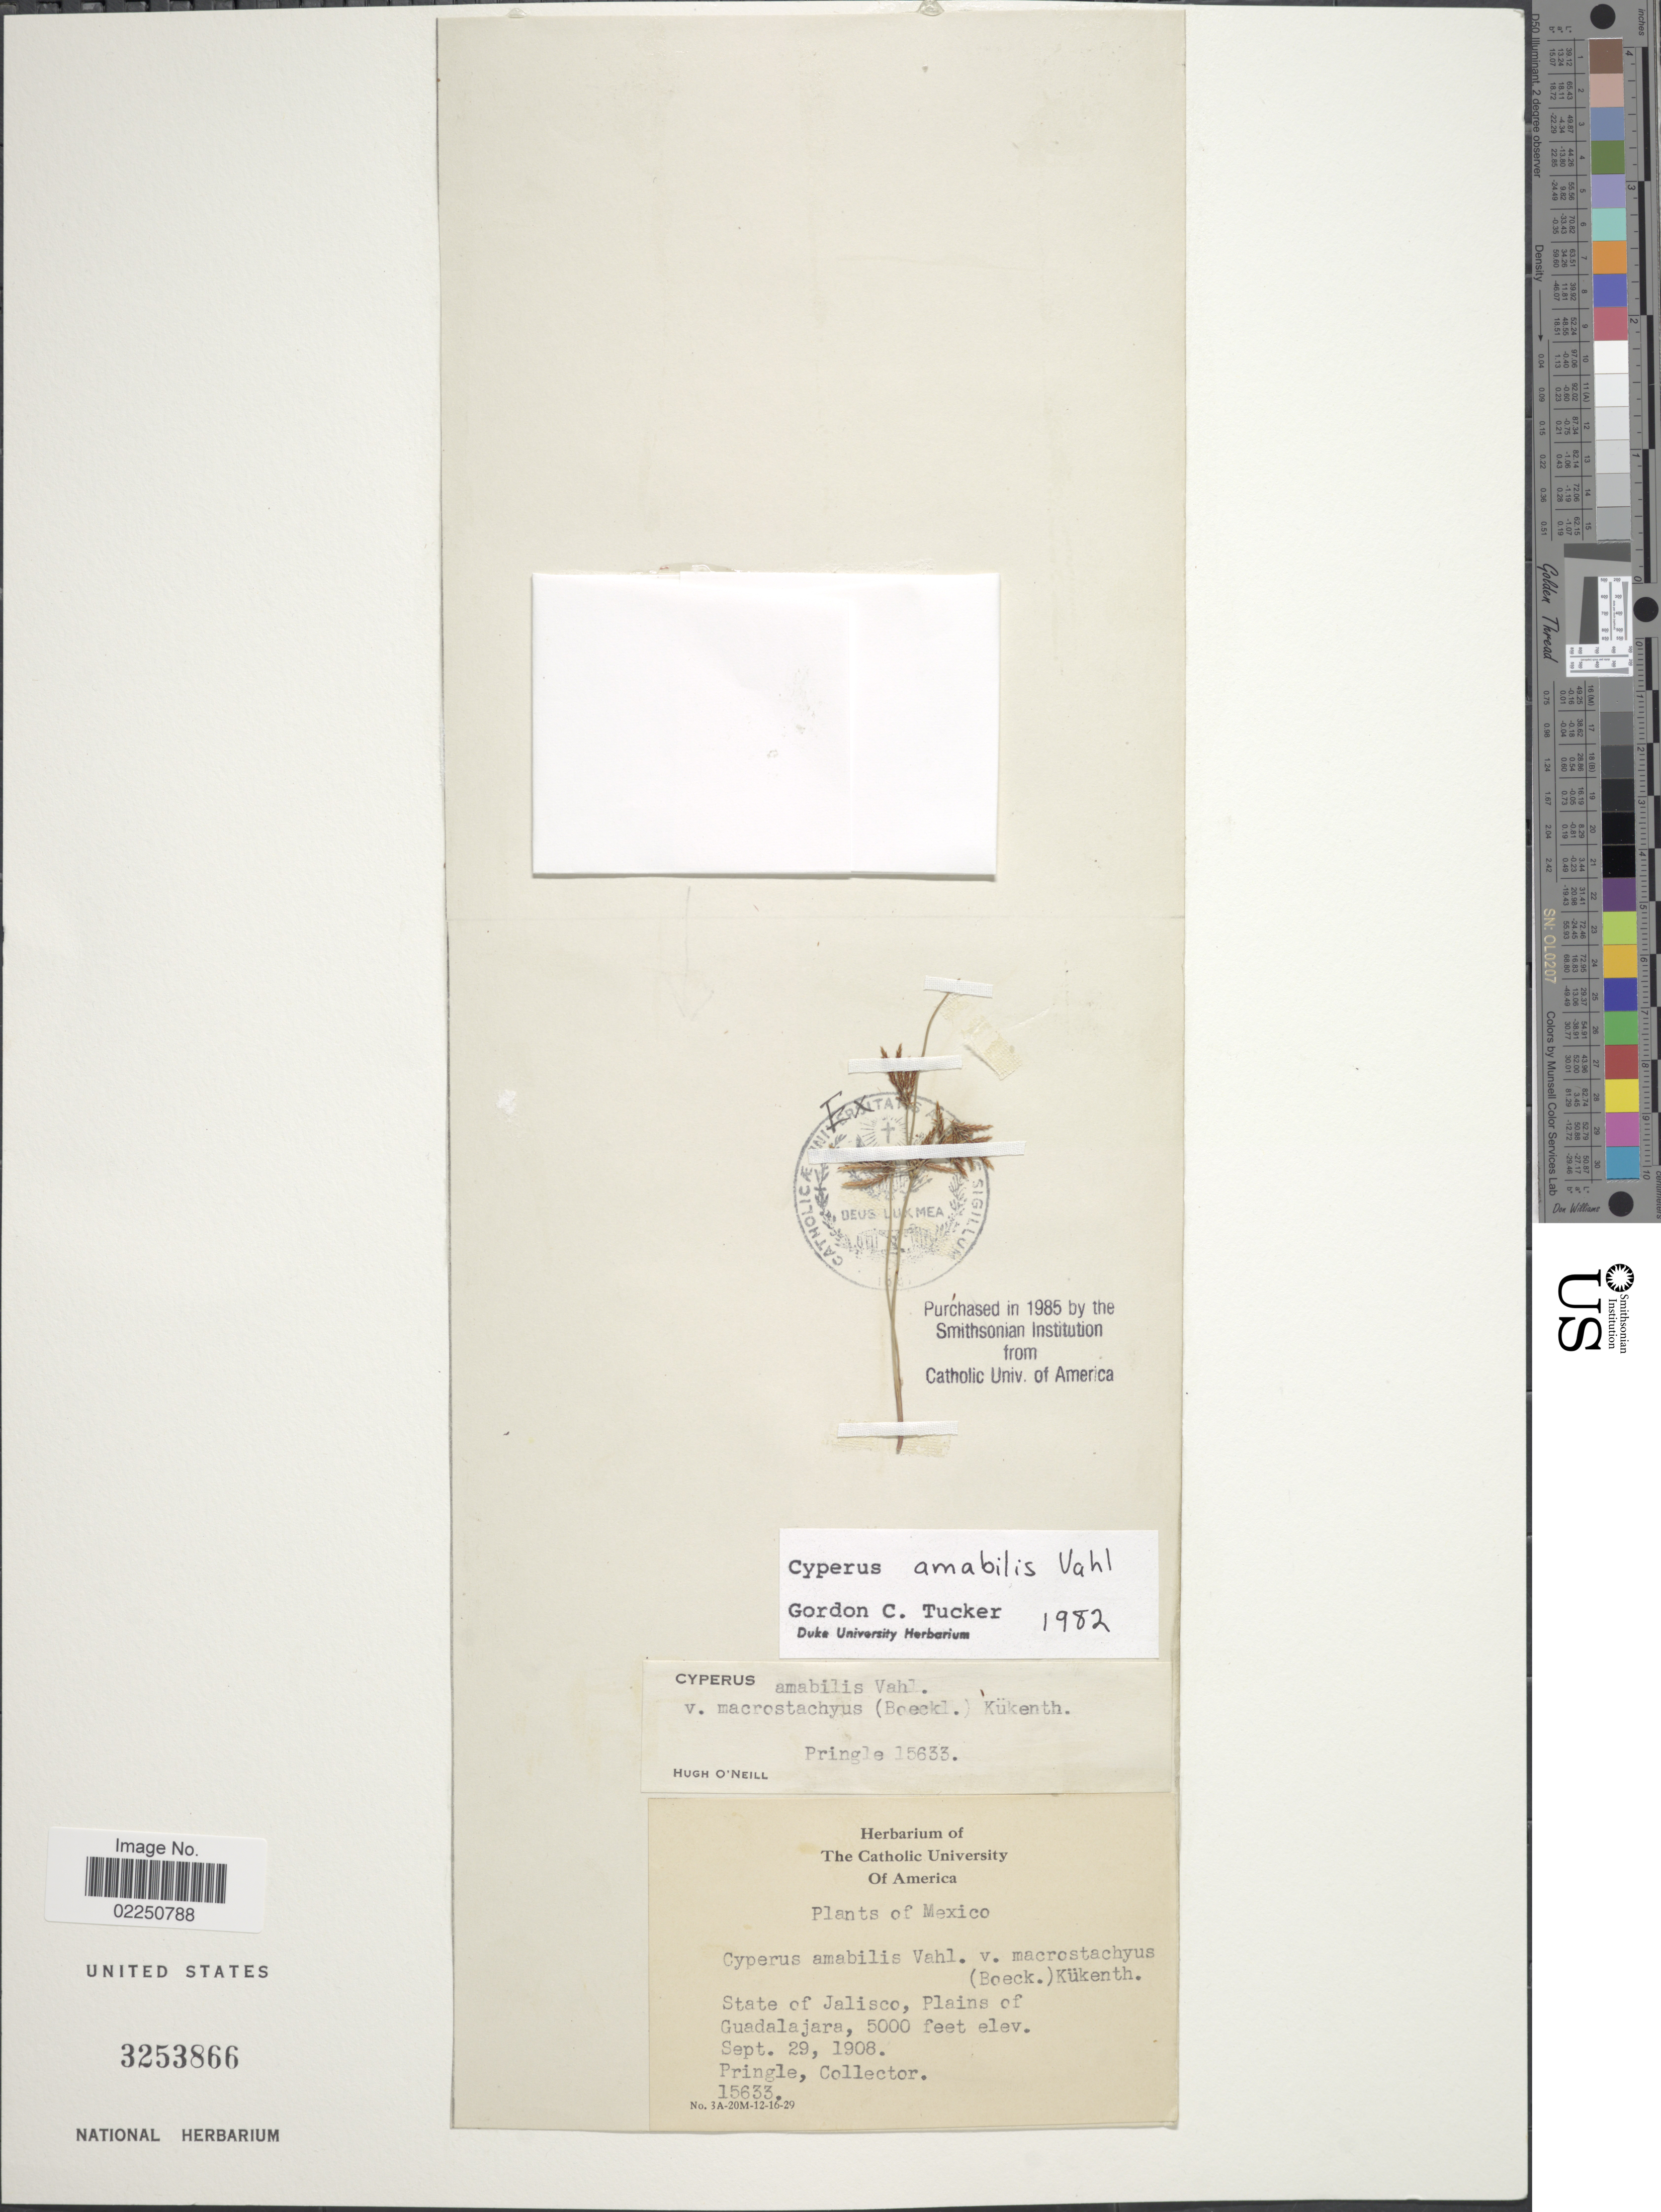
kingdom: Plantae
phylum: Tracheophyta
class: Liliopsida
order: Poales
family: Cyperaceae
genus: Cyperus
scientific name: Cyperus amabilis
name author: Vahl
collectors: -- Pringle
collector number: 15633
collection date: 1908-09-29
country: Mexico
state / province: Jalisco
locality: Plains of Guadalajara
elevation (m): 1524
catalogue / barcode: US 3253866